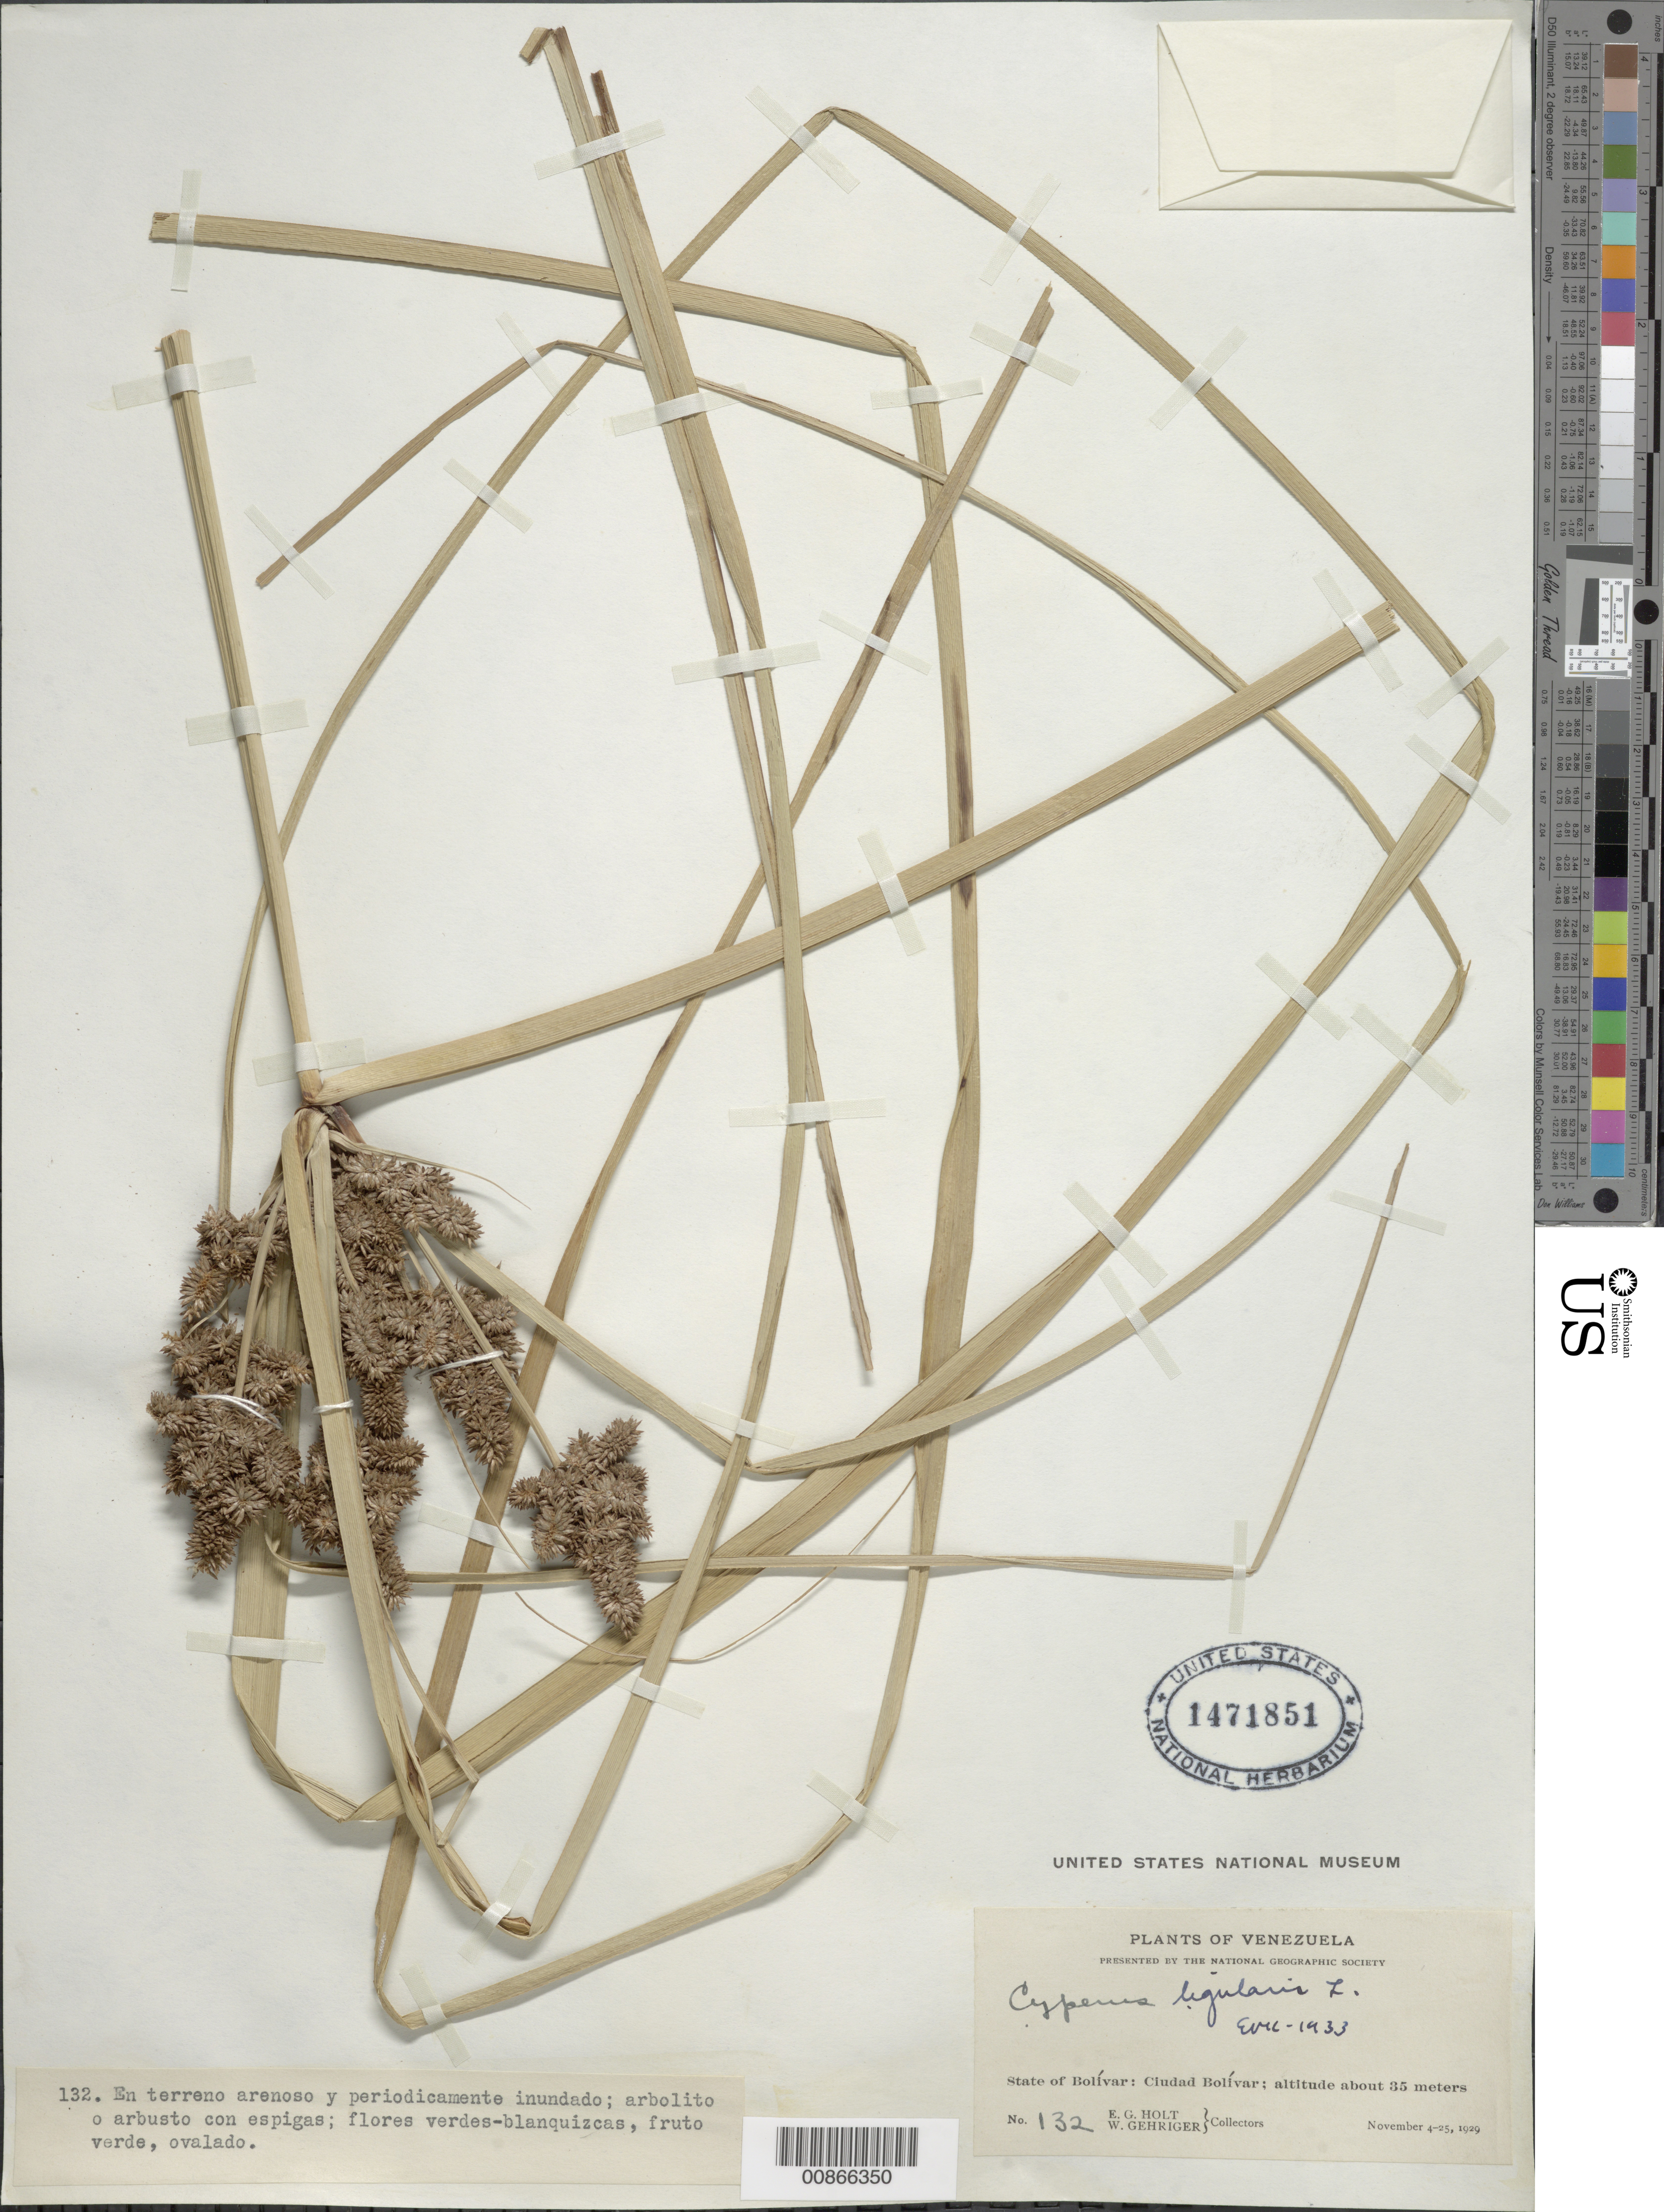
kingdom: Plantae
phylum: Tracheophyta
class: Liliopsida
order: Poales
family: Cyperaceae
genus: Cyperus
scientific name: Cyperus ligularis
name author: L.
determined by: Killip, Ellsworth P.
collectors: E. Holt & W. Gehriger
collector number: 132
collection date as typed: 4-Nov-29 to 25-Nov-29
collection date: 1929-11-04/1929-11-25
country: Venezuela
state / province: Bolívar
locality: Ciudad Bolívar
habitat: Terreno arenoso y periodicamente inundado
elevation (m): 35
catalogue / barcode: US 1471851